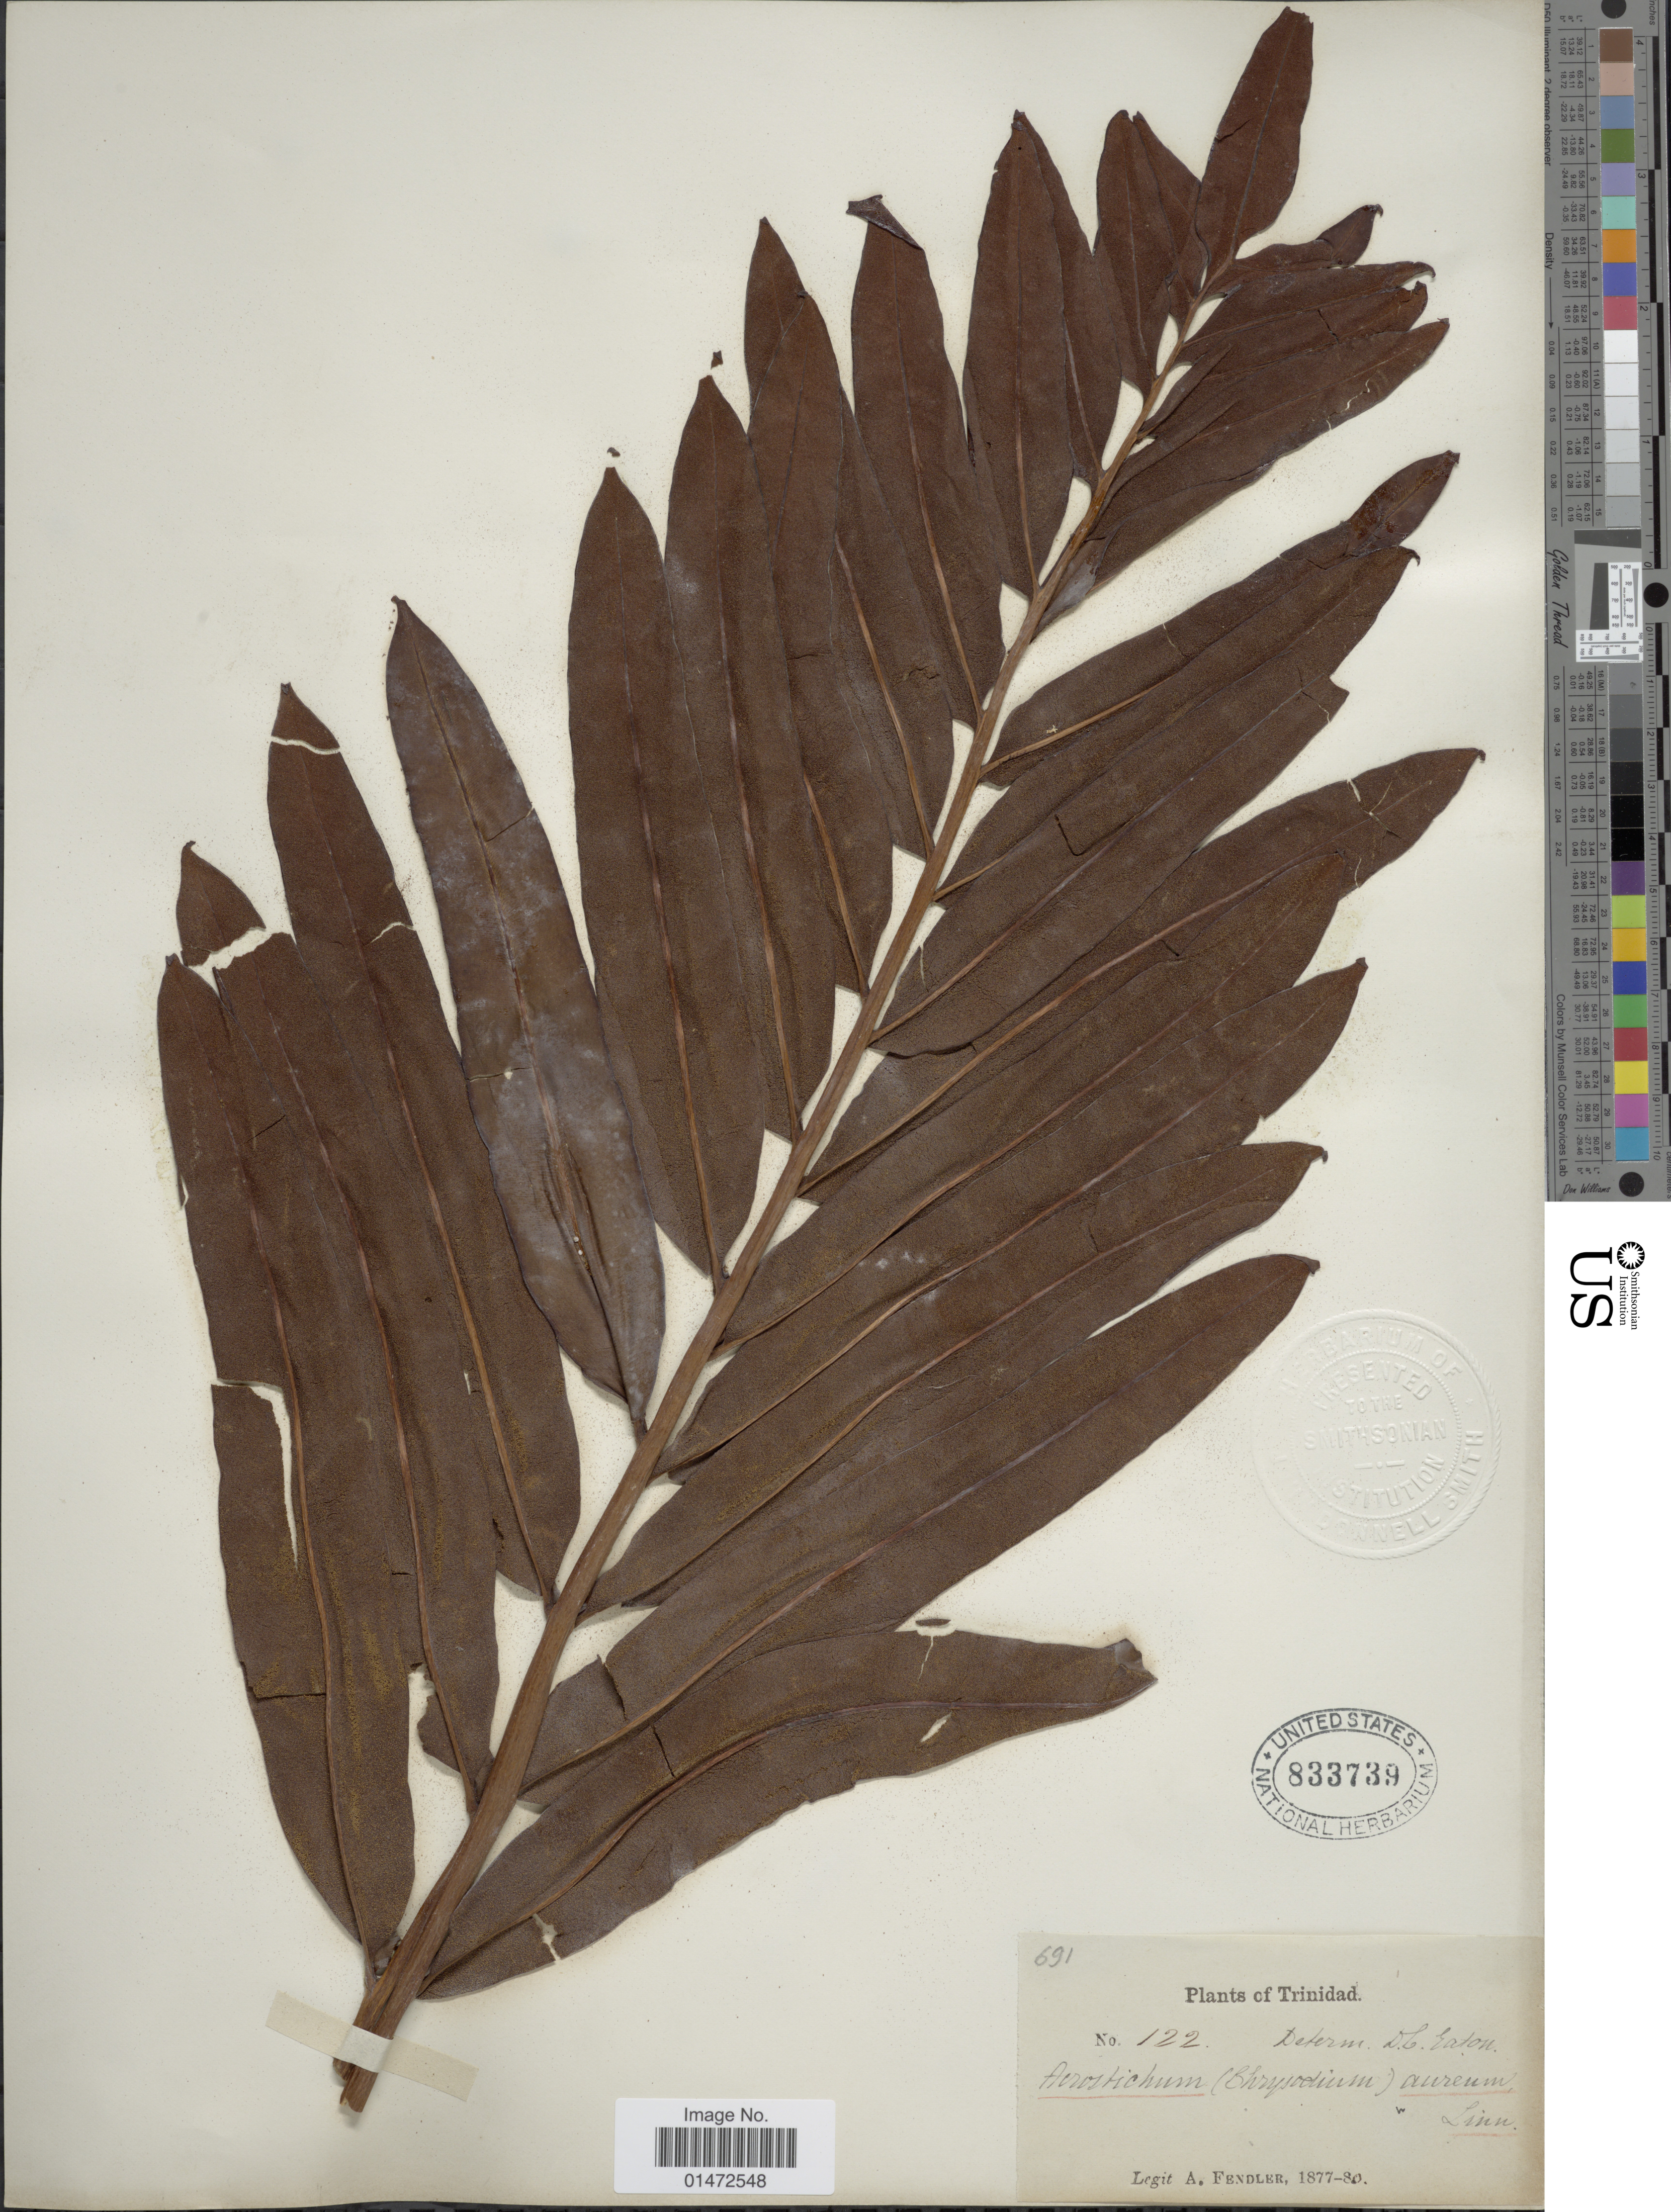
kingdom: Plantae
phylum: Tracheophyta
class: Polypodiopsida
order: Polypodiales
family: Pteridaceae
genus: Acrostichum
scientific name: Acrostichum danaeifolium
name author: Langsd. & Fisch.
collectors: A. Fendler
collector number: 122/691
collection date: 1877/1880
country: Trinidad and Tobago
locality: Trinidad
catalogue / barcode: US 833739